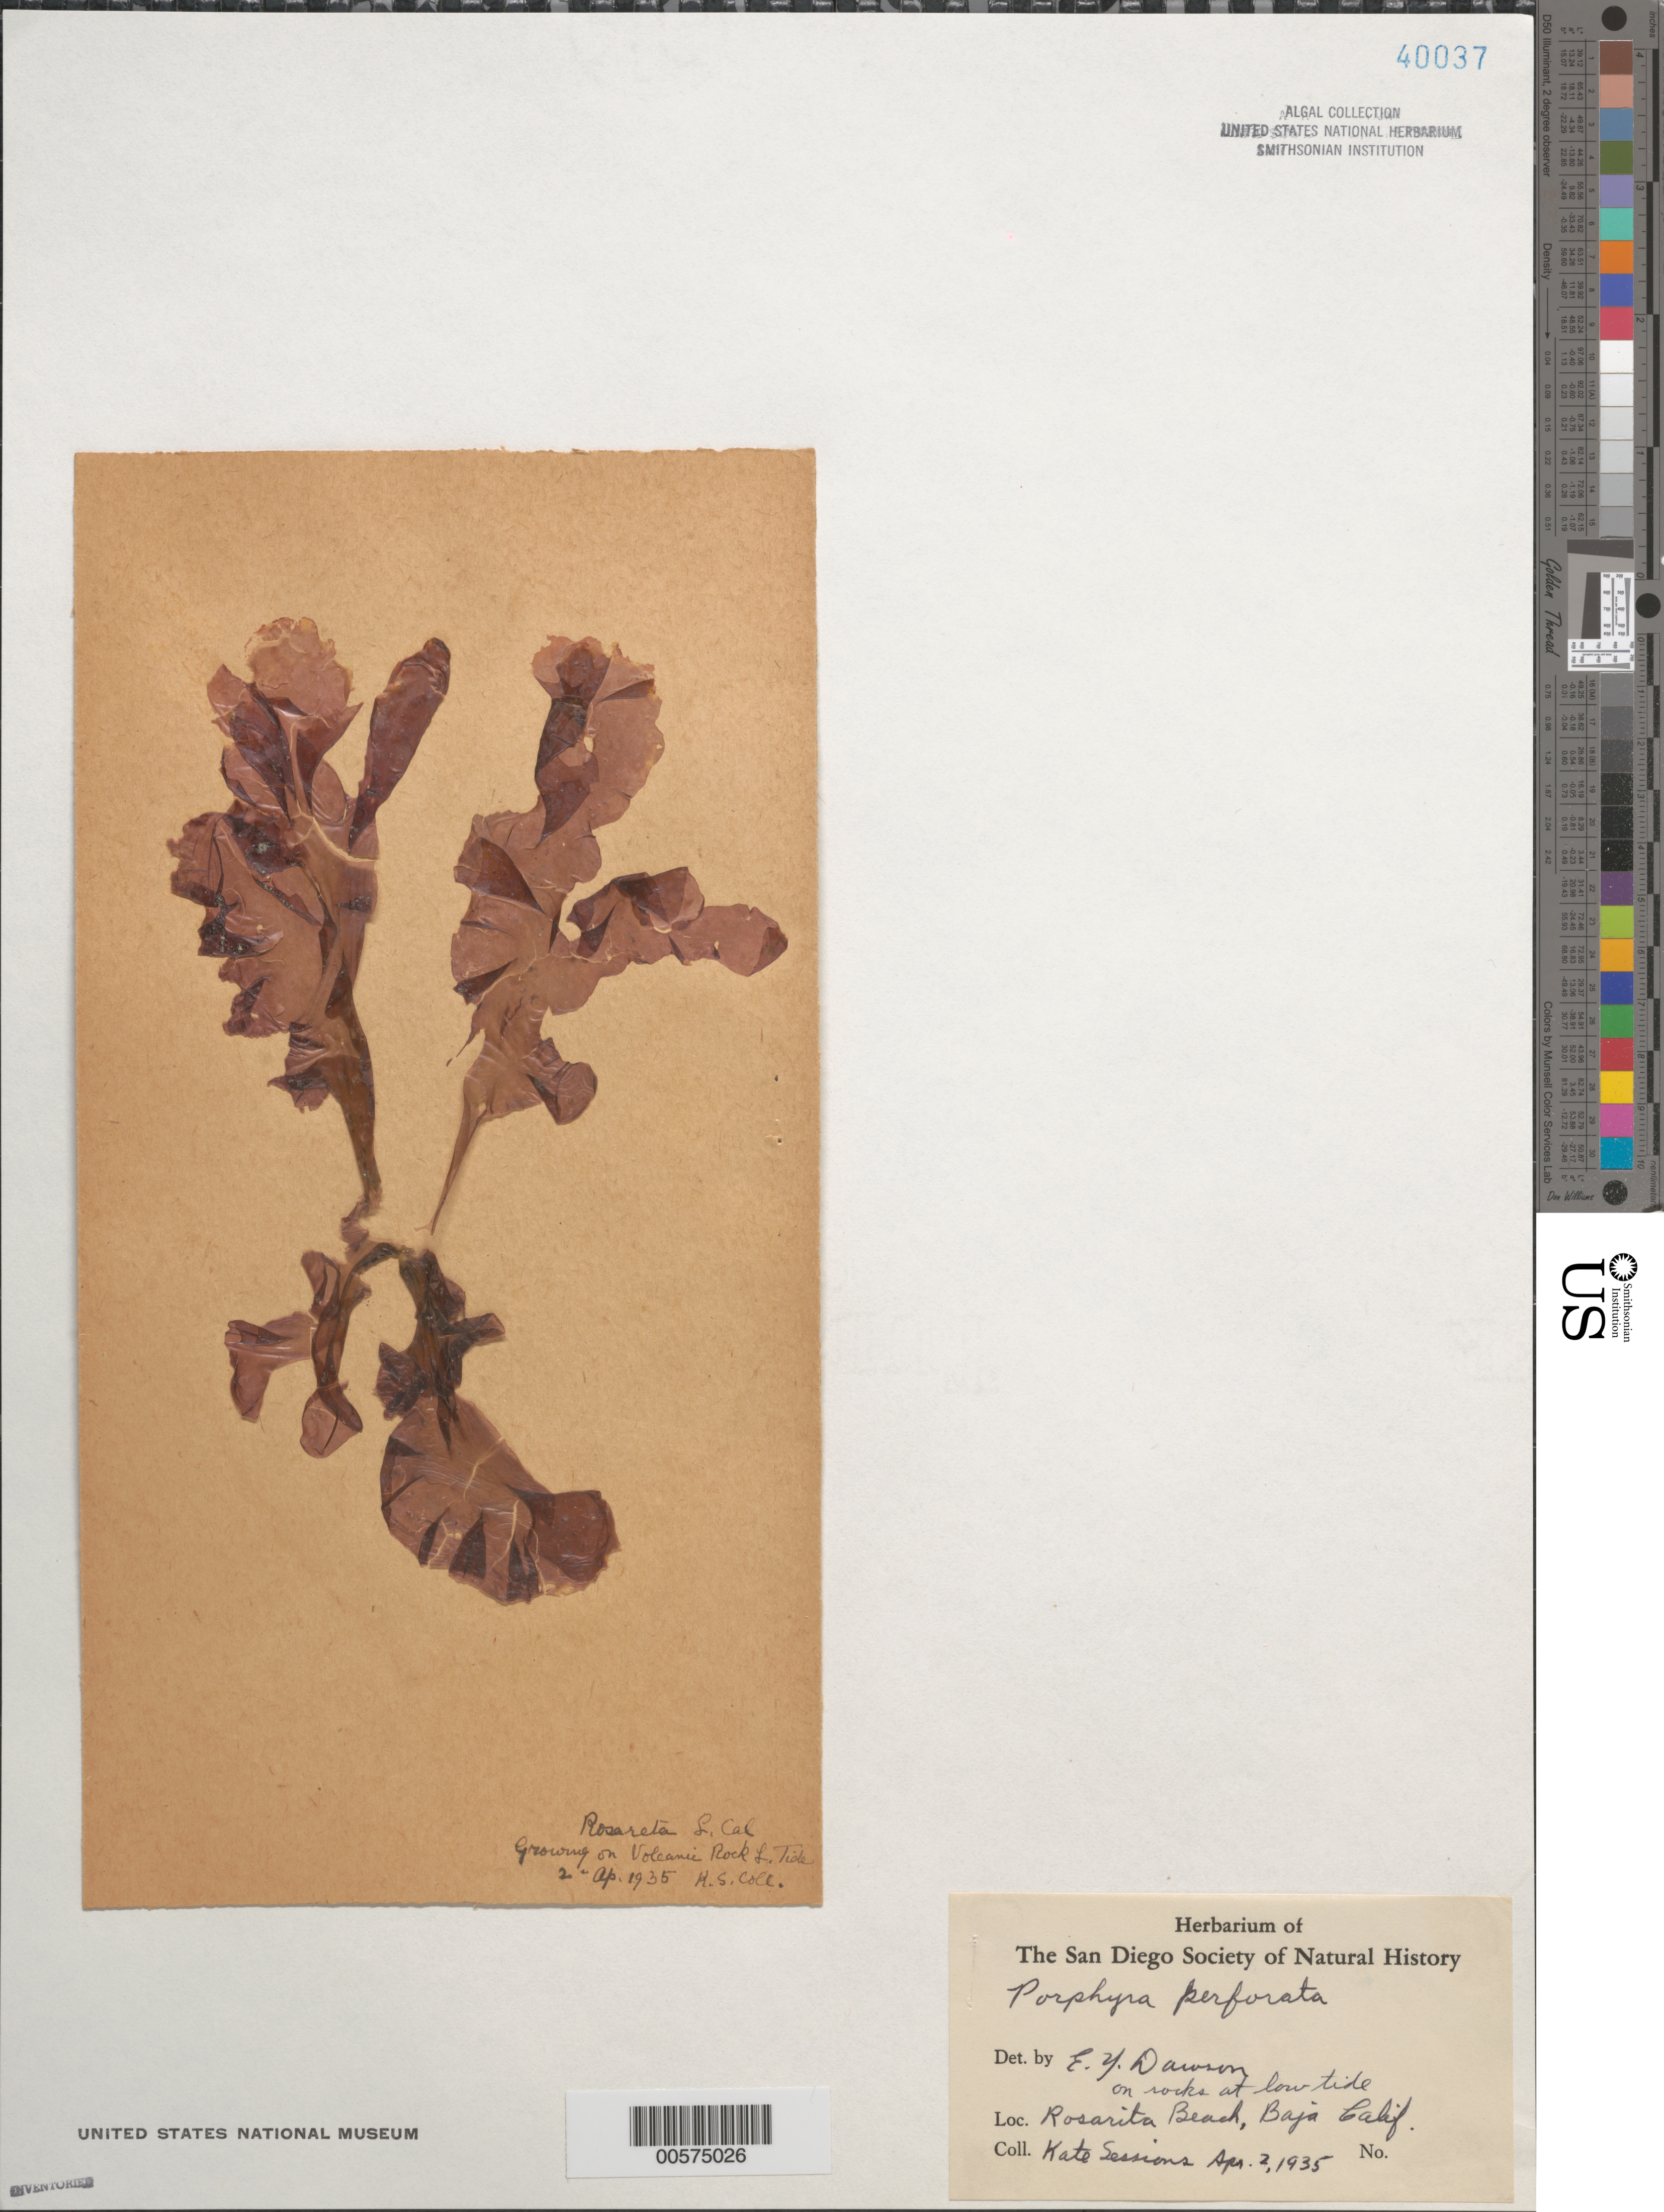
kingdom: Plantae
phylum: Rhodophyta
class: Bangiophyceae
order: Bangiales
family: Bangiaceae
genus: Porphyra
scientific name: Porphyra perforata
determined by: Dawson, E. Y.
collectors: K. Sessions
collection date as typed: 02 Apr 1935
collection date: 1935-04-02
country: Mexico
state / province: Baja California Norte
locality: Rosarita Beach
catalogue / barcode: US 40037